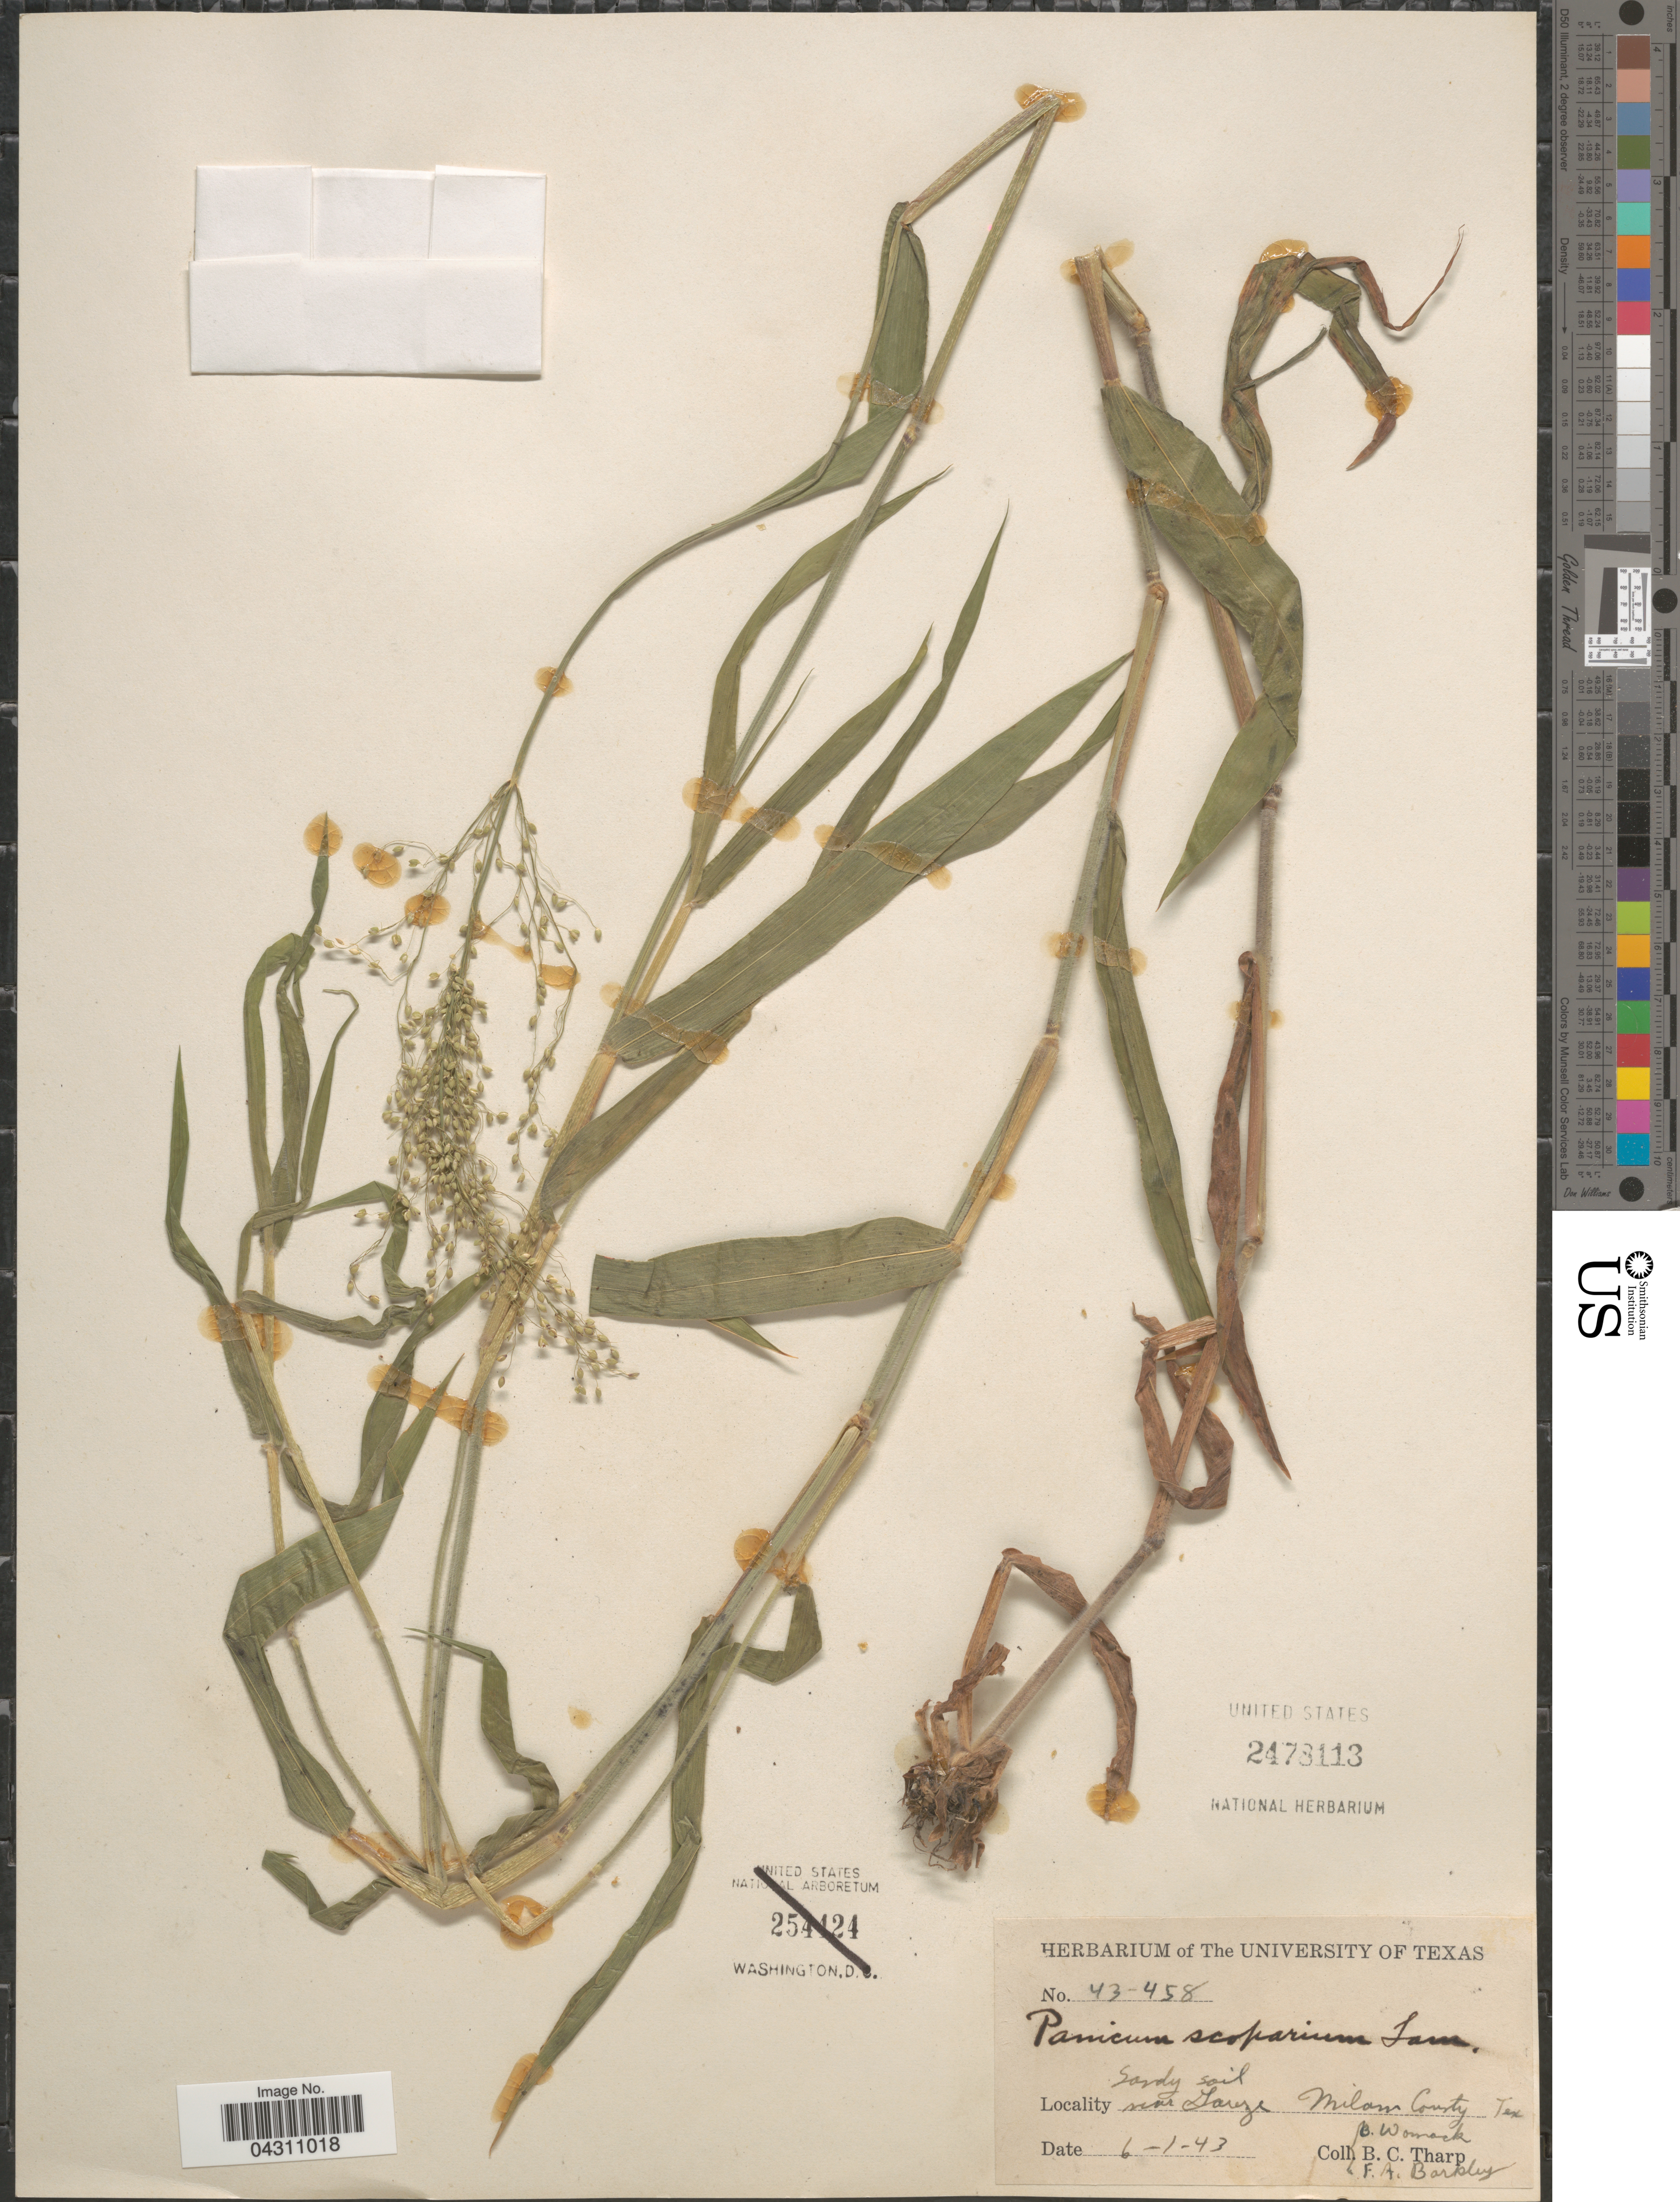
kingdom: Plantae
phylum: Tracheophyta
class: Liliopsida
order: Poales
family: Poaceae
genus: Dichanthelium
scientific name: Dichanthelium scoparium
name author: (Lam.) Gould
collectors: B. H. Warnock, B. C. Tharp & F. A. Barkley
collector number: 43-458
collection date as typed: Transcribed d/m/y: 1/6/43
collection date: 1943-06-01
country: United States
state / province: Texas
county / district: Milam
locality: Sandy soil near Gause Milam County.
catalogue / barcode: US 2478113